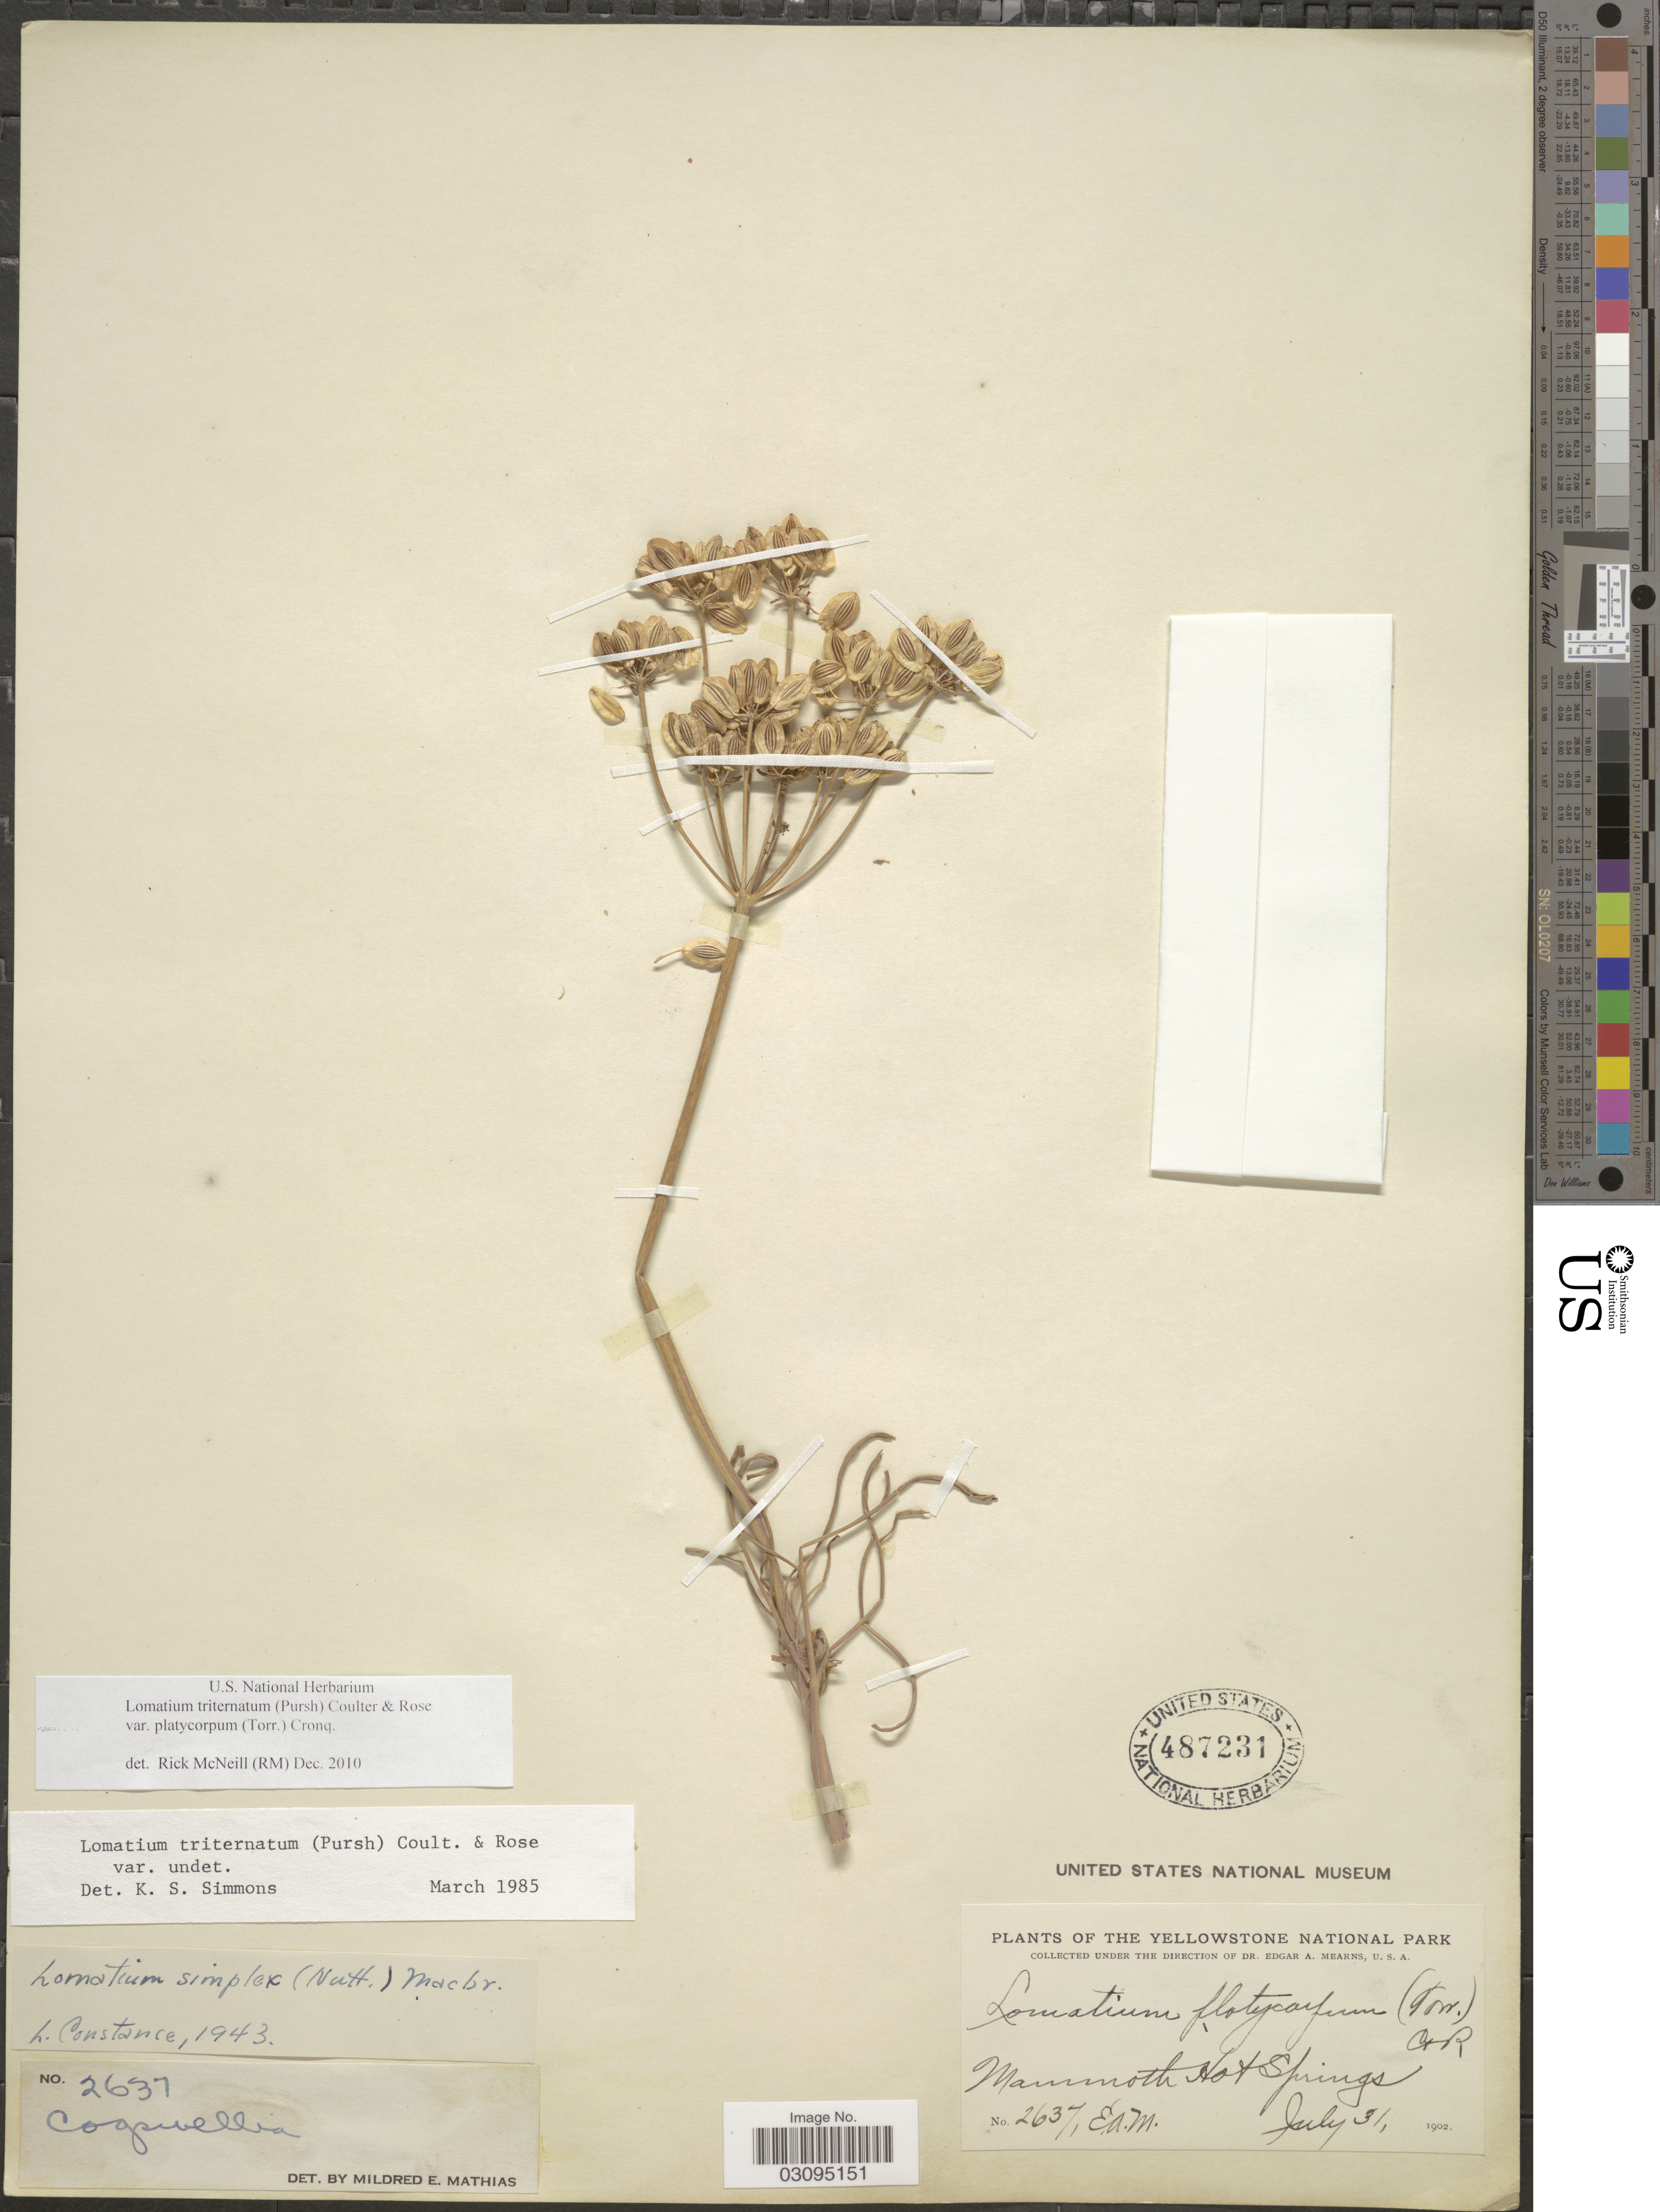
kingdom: Plantae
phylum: Tracheophyta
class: Magnoliopsida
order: Apiales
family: Apiaceae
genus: Lomatium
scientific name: Lomatium triternatum var. platycarpum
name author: (Torr.) B. Boivin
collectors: E. A. Mearns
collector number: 2637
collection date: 1902-07-31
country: United States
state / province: Wyoming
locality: The Yellowstone National Park, Mammoth Hot Springs.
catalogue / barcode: US 487231